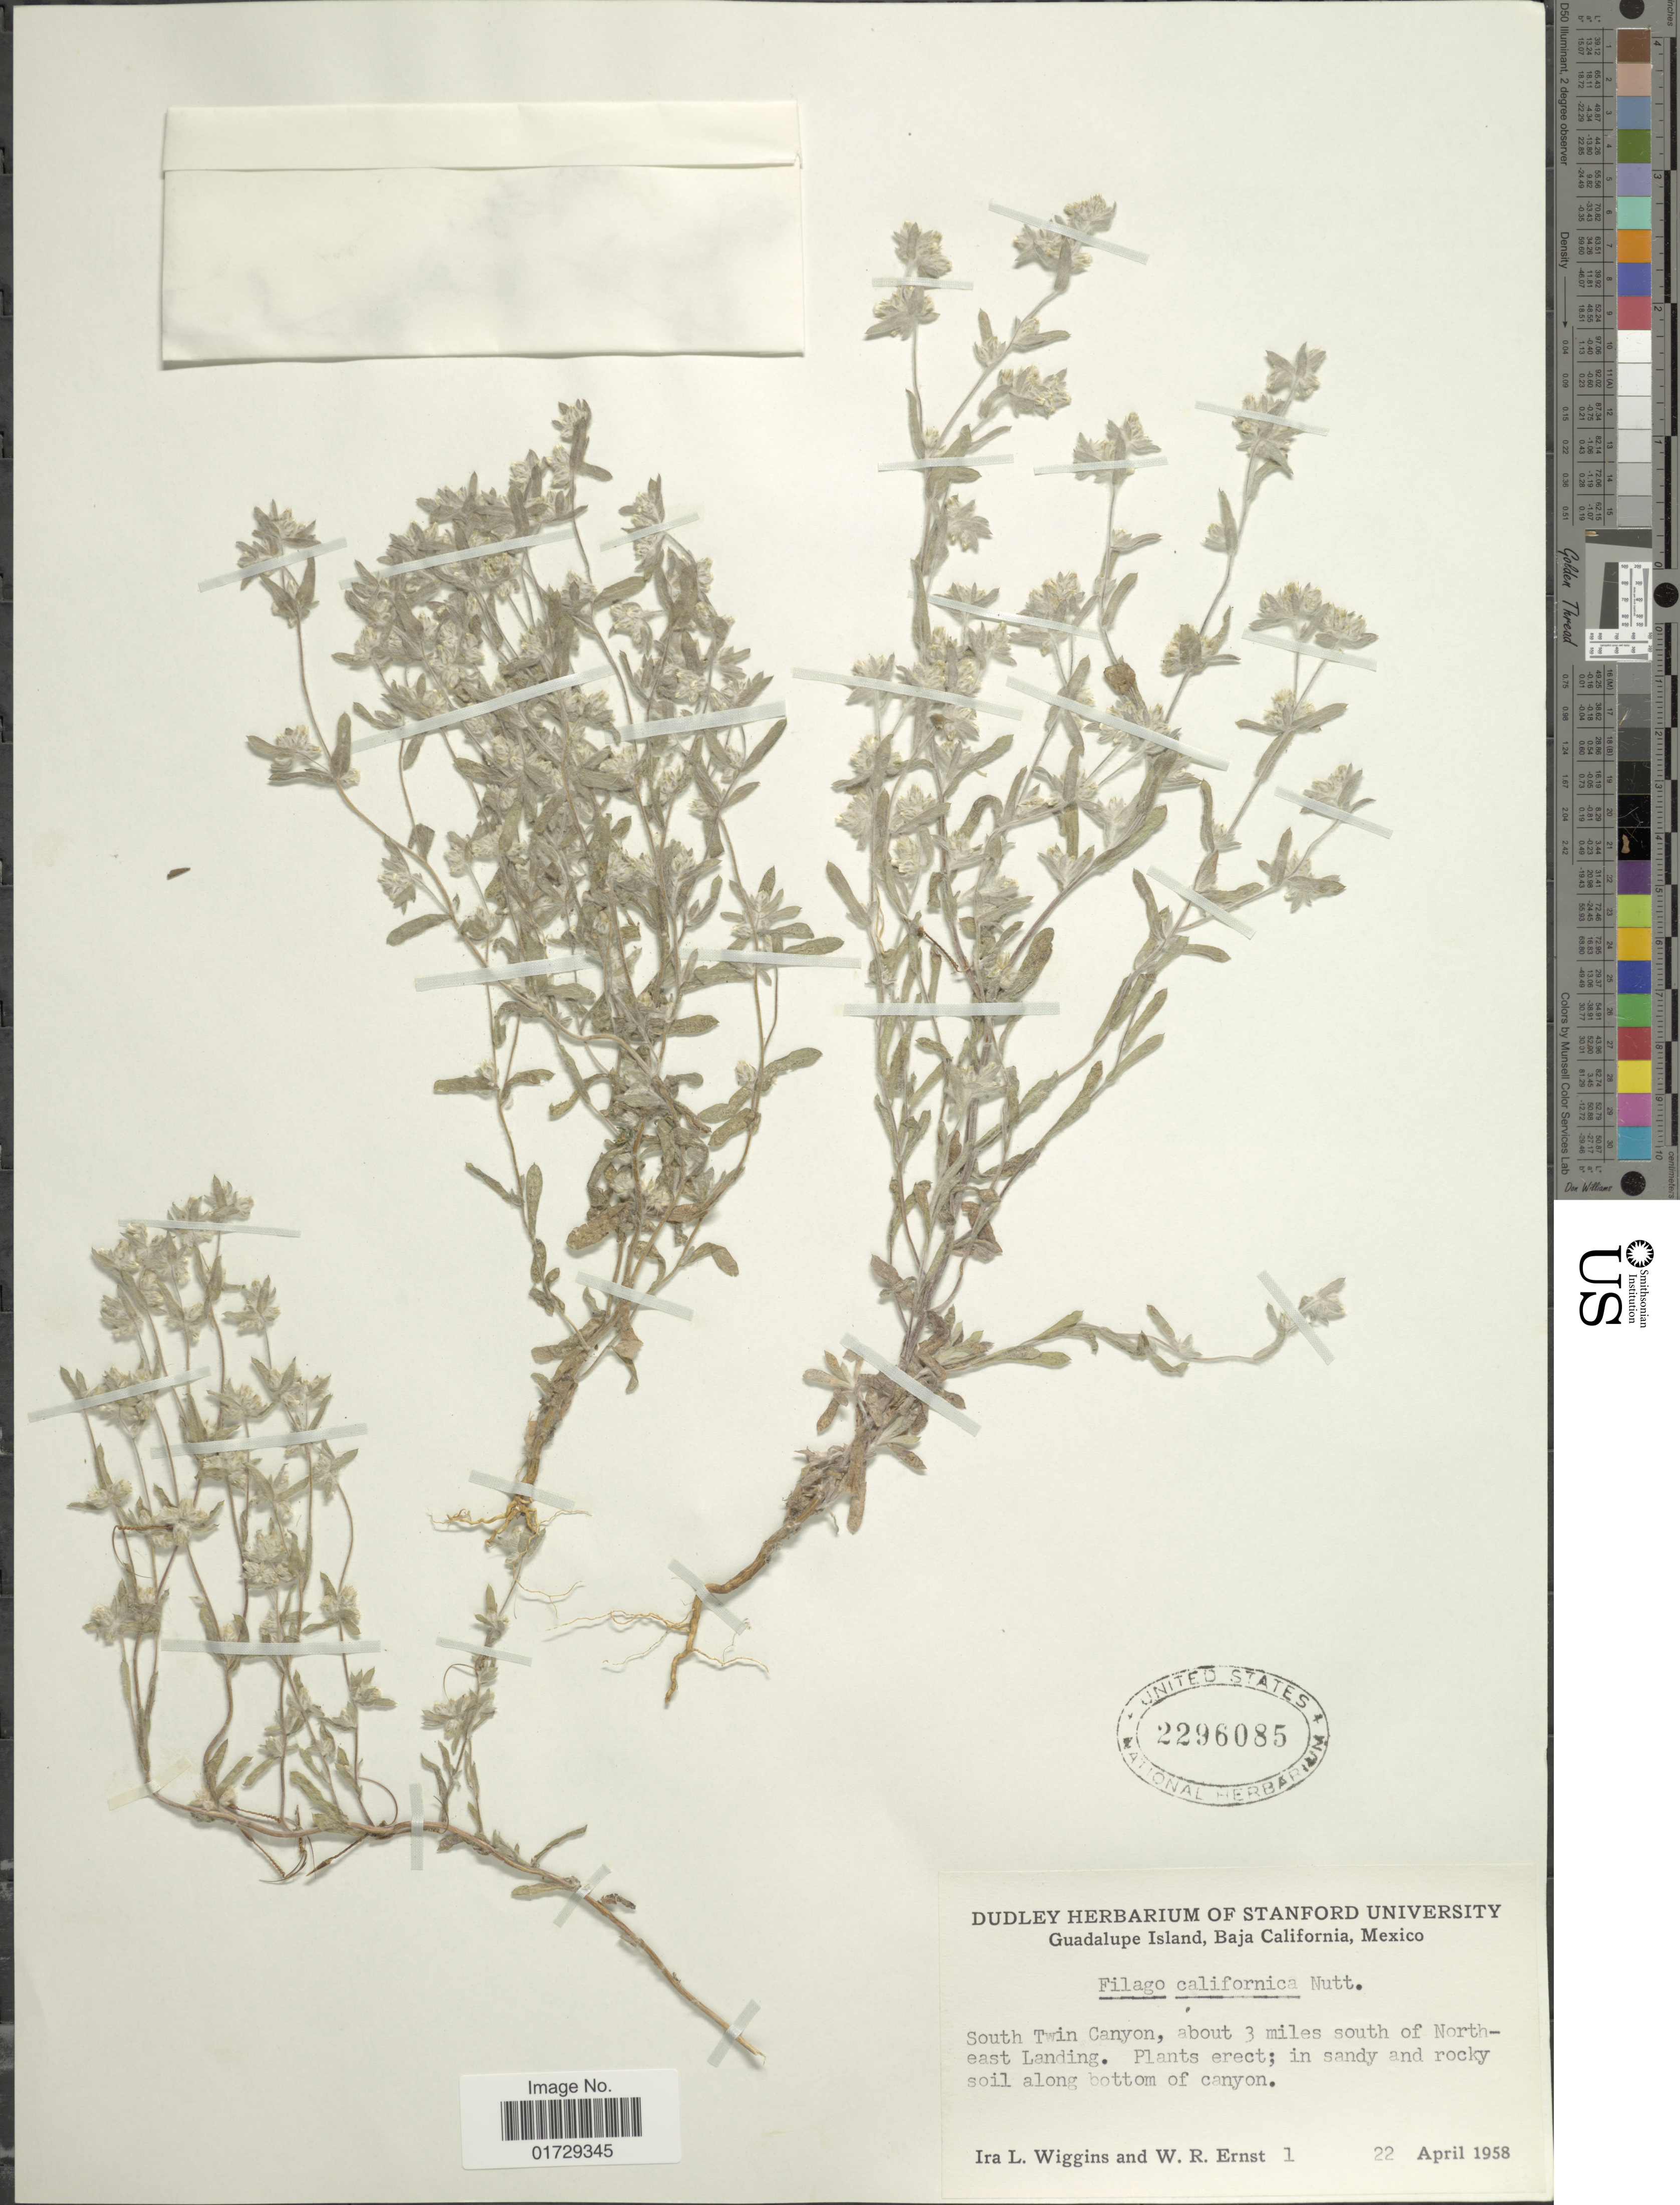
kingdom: Plantae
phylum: Tracheophyta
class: Magnoliopsida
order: Asterales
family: Asteraceae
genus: Filago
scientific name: Filago californica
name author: Nutt.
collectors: I. L. Wiggins & W. R. Ernst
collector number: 1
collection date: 1958-04-22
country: Mexico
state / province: Baja California Sur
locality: Guadalupe Island, South Twin Canyon, about 3 miles south of Northeast Landing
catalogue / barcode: US 2296085